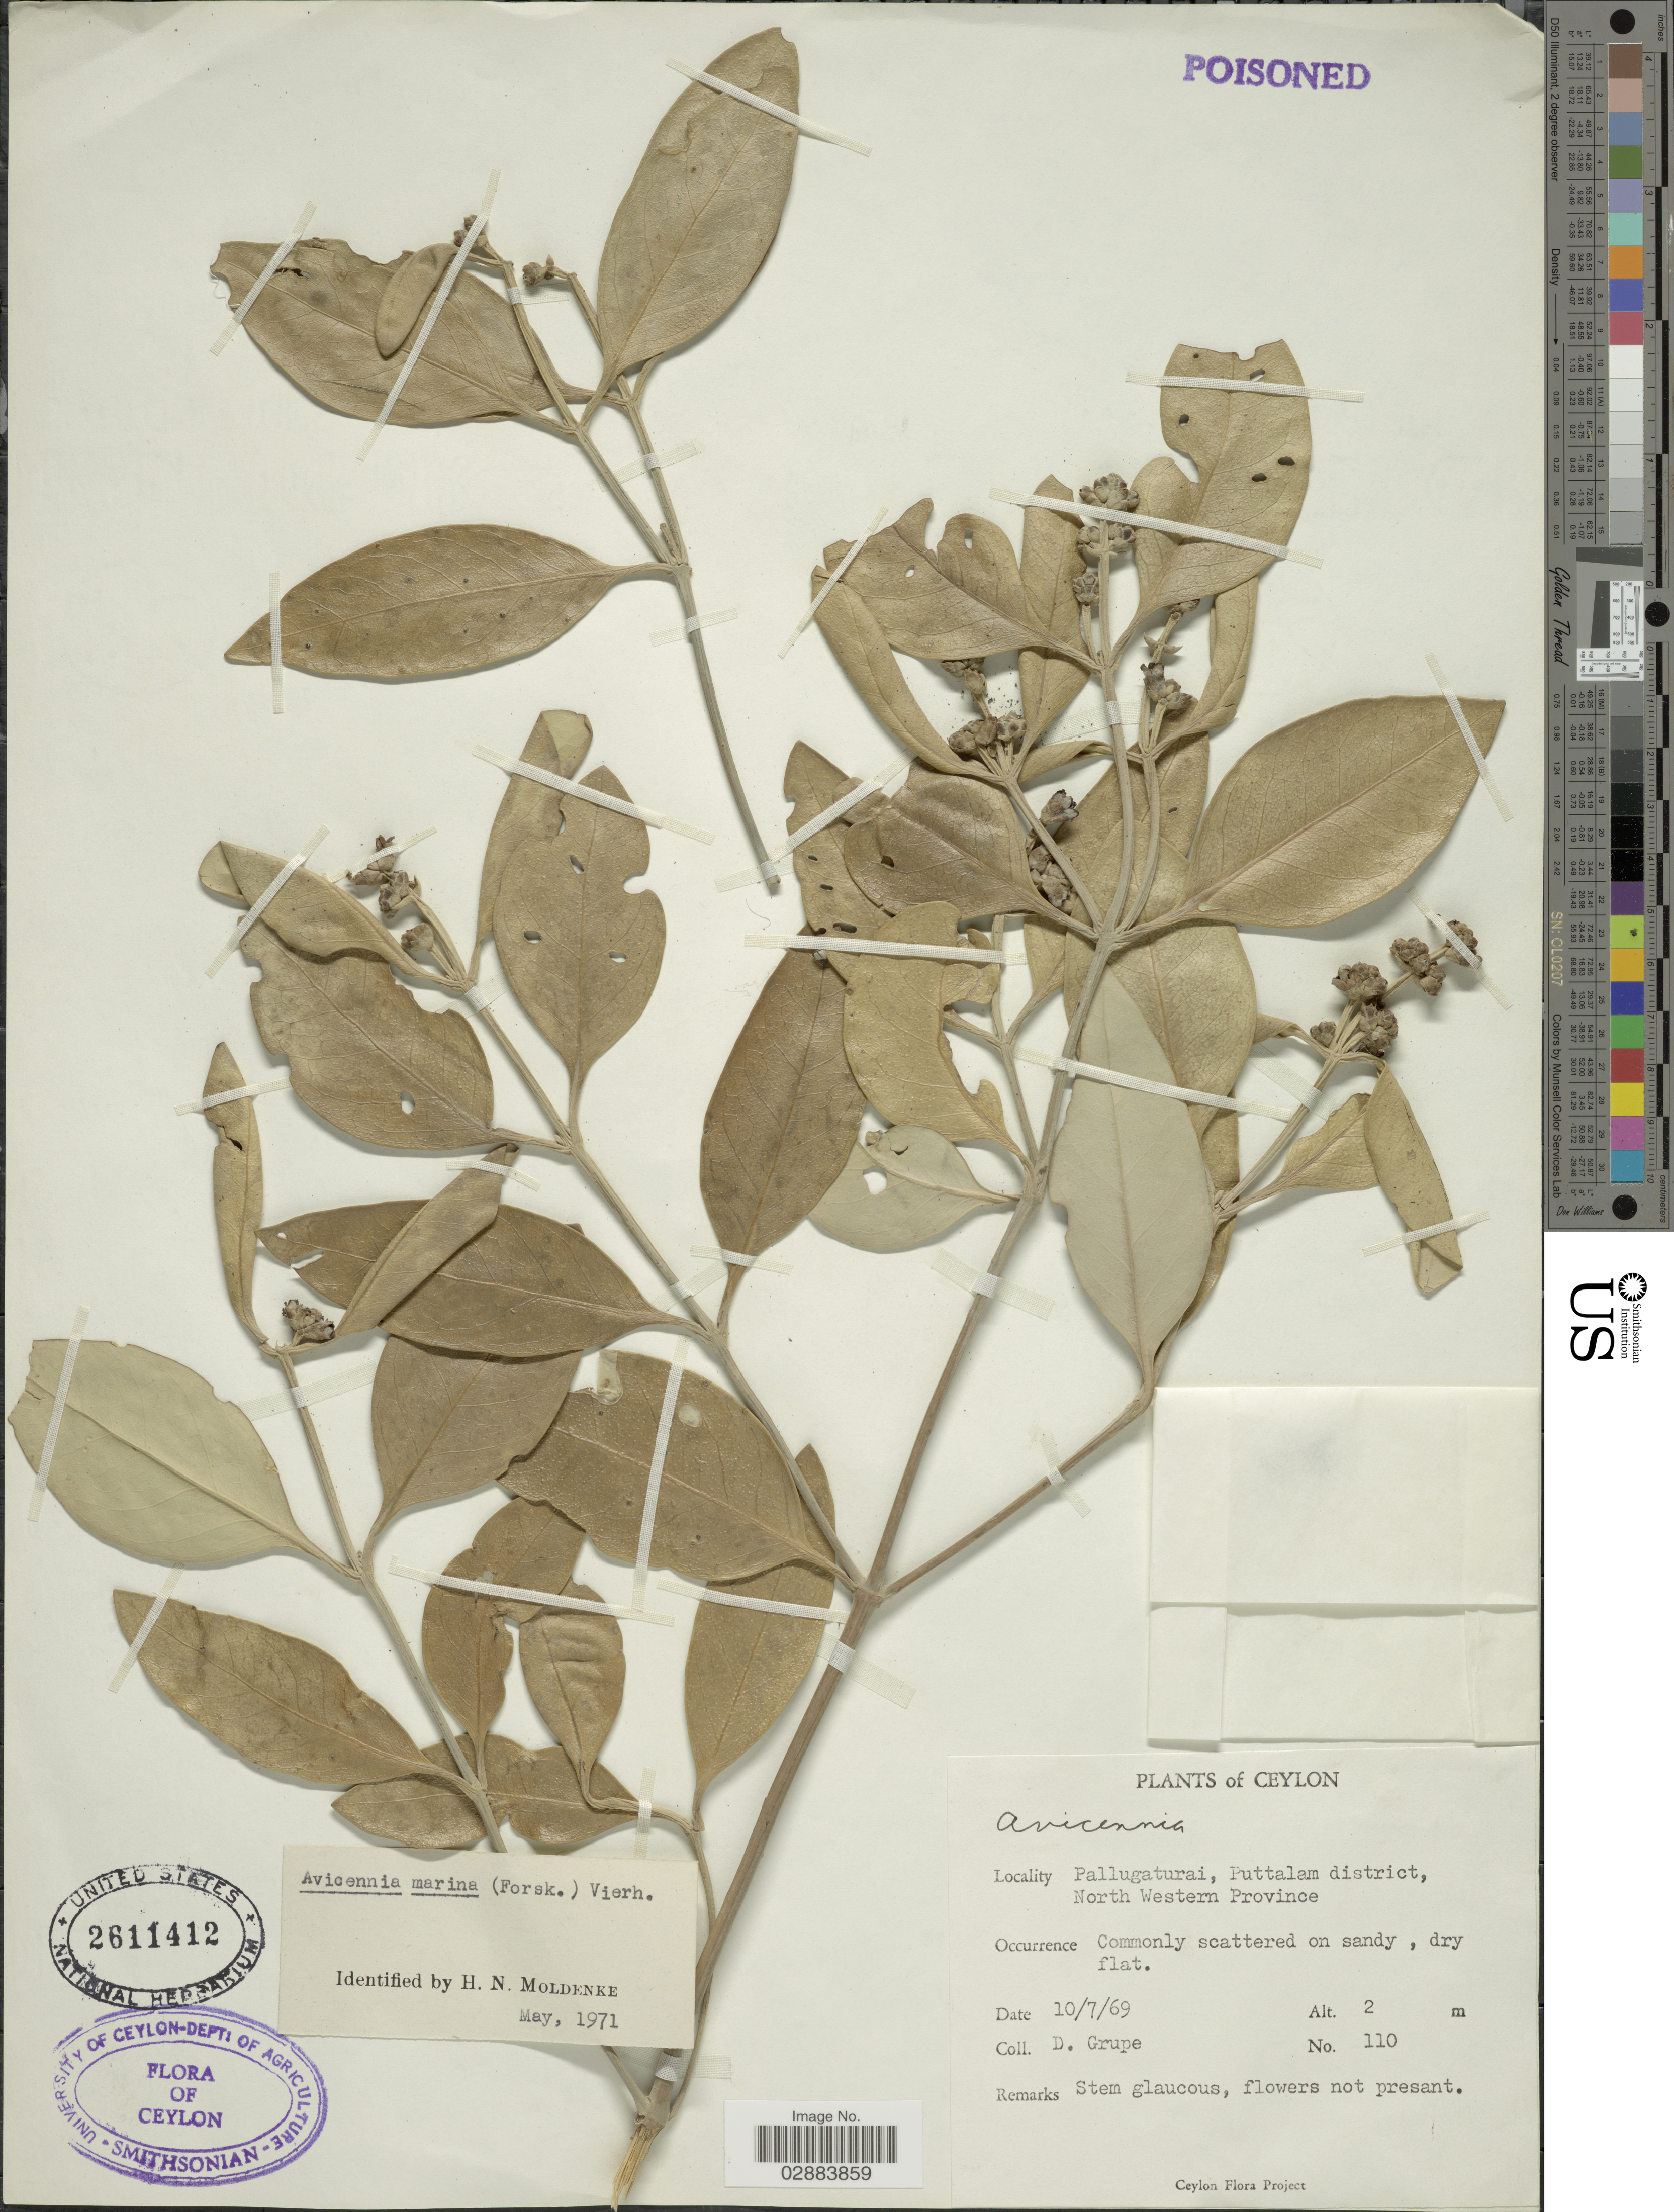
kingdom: Plantae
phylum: Tracheophyta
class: Magnoliopsida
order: Lamiales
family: Acanthaceae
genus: Avicennia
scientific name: Avicennia marina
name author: (Forssk.) Vierh.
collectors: D. Grupe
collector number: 110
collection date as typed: Transcribed d/m/y: 10/7/69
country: Sri Lanka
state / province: North Western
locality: Ceylon. Pallugaturai, Puttalam district.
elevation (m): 2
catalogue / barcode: US 2611412